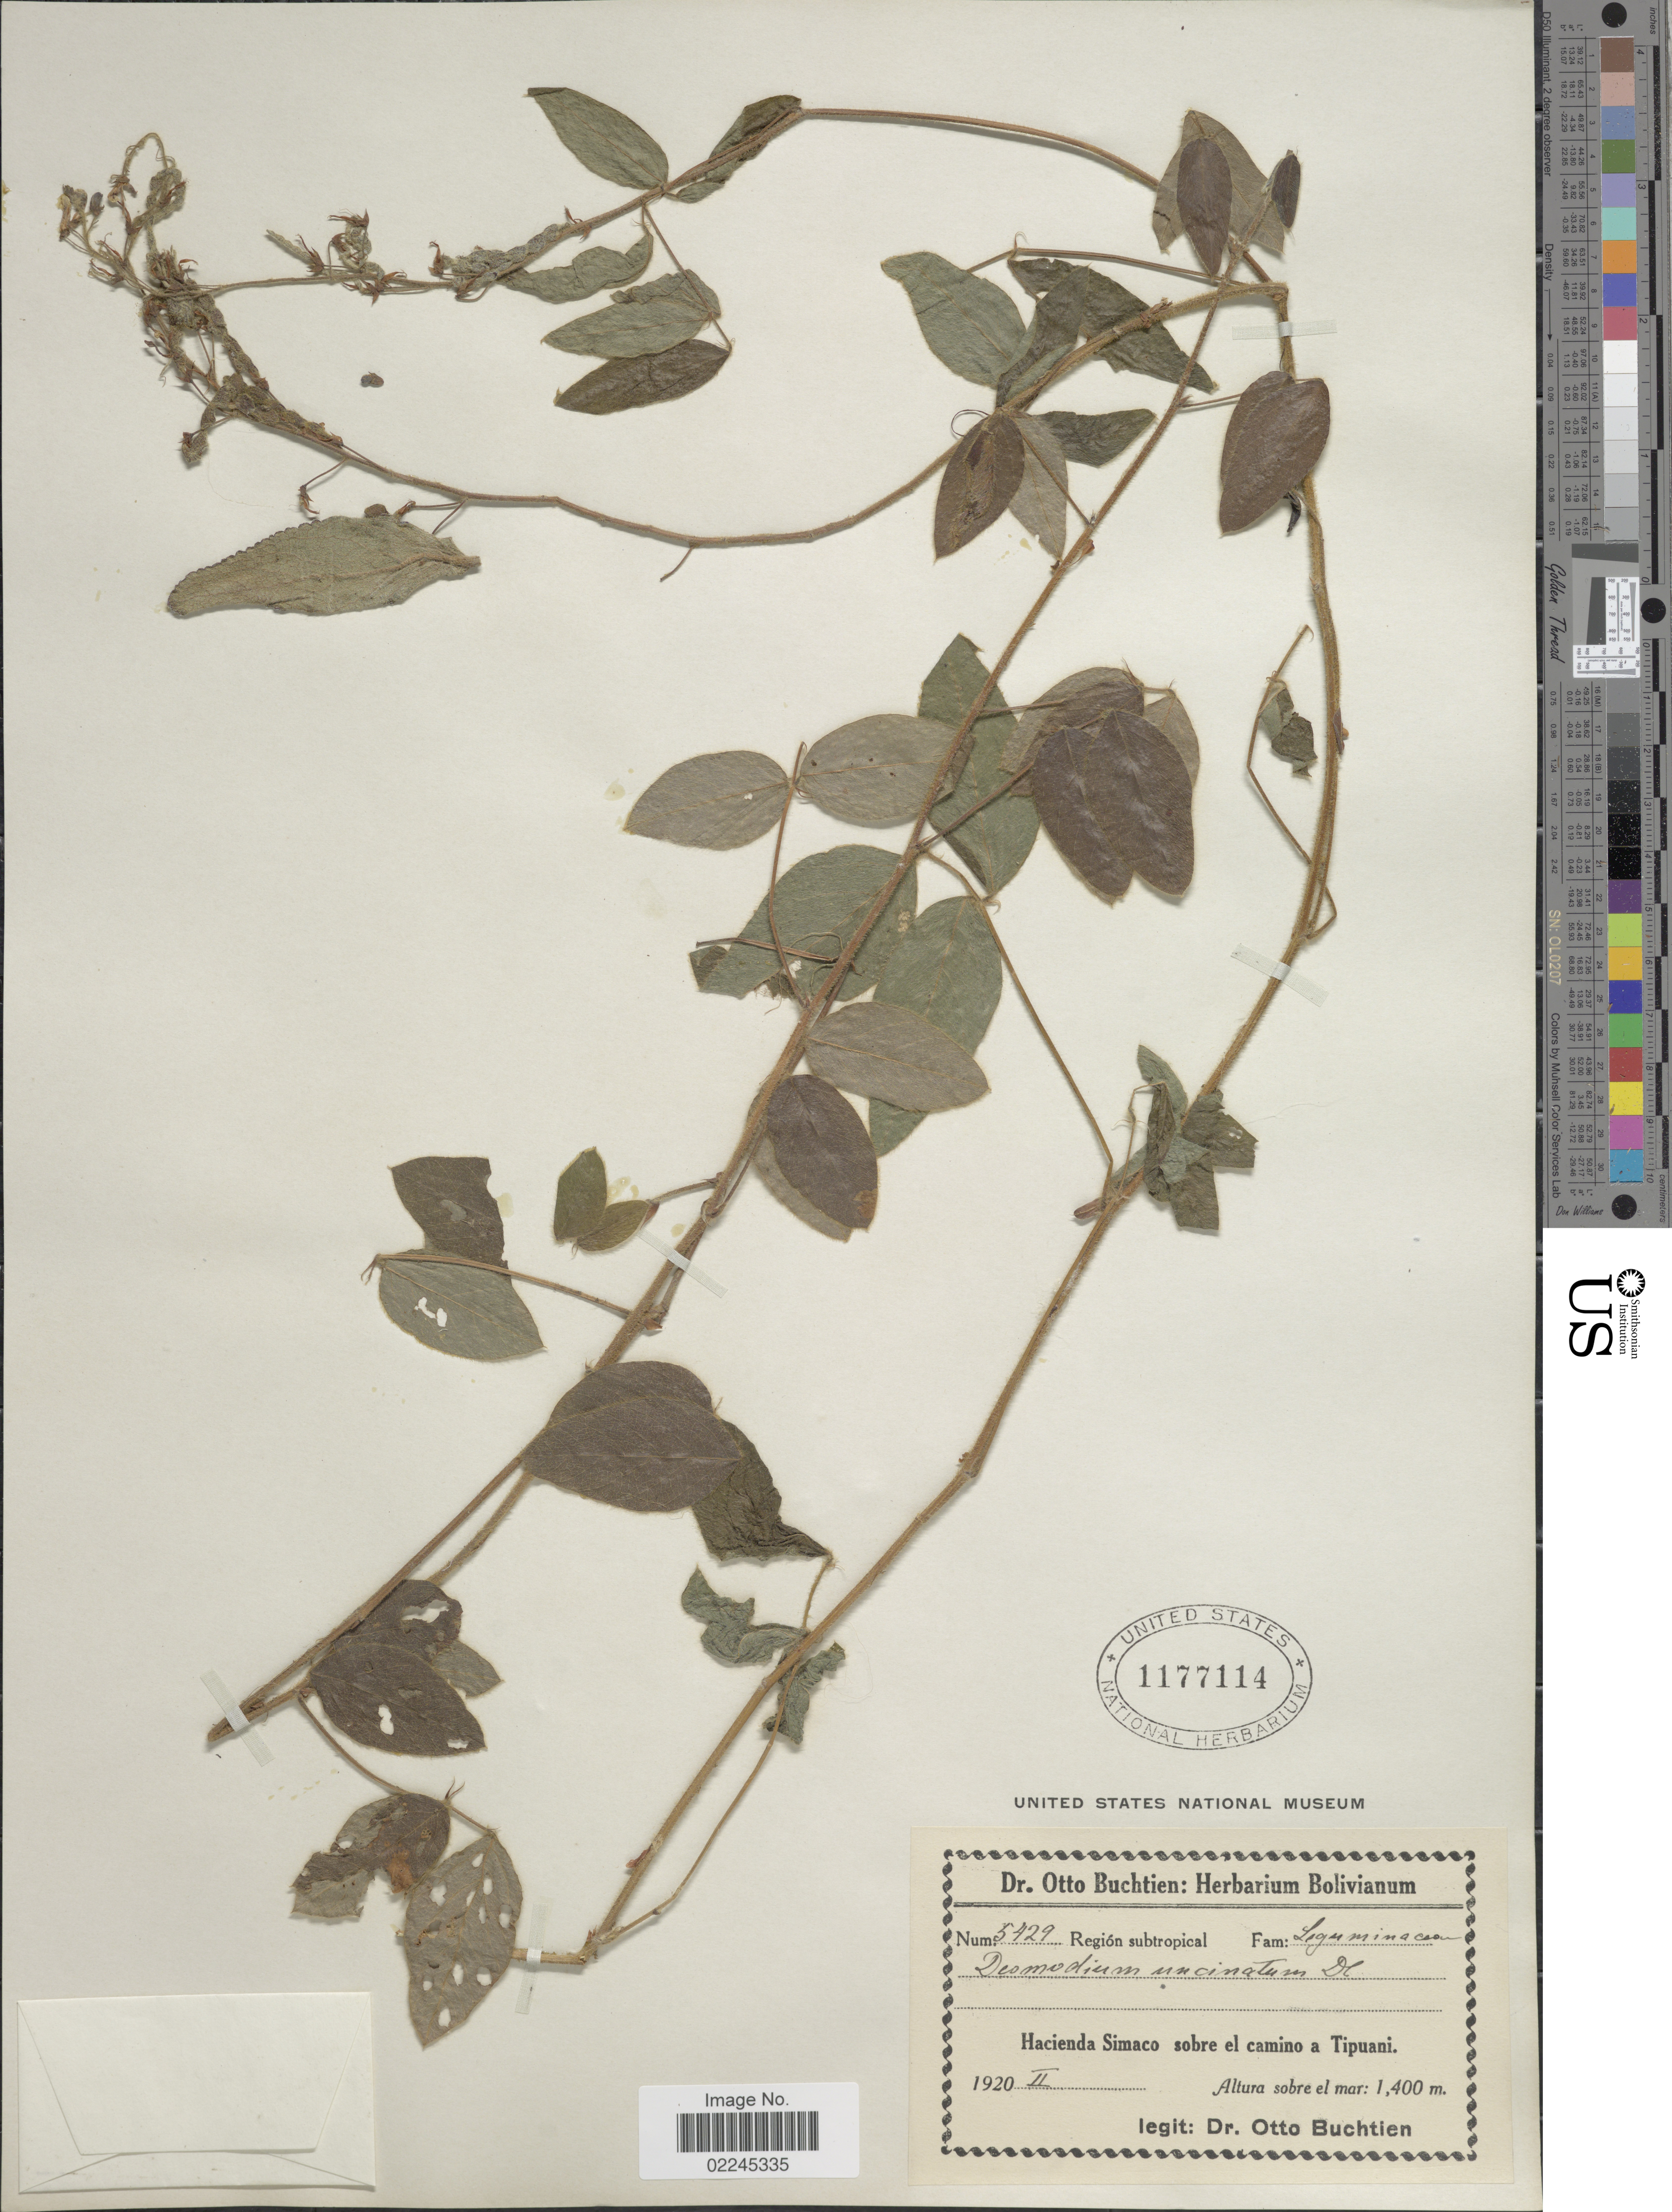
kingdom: Plantae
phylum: Tracheophyta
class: Magnoliopsida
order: Fabales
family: Fabaceae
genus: Desmodium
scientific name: Desmodium intortum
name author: (Mill.) Urb.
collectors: O. Buchtien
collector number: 5429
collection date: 1920-02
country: Bolivia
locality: Region subtropical. Hacienda Simaco sobre el camino a Tipuani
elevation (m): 1400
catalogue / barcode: US 1177114